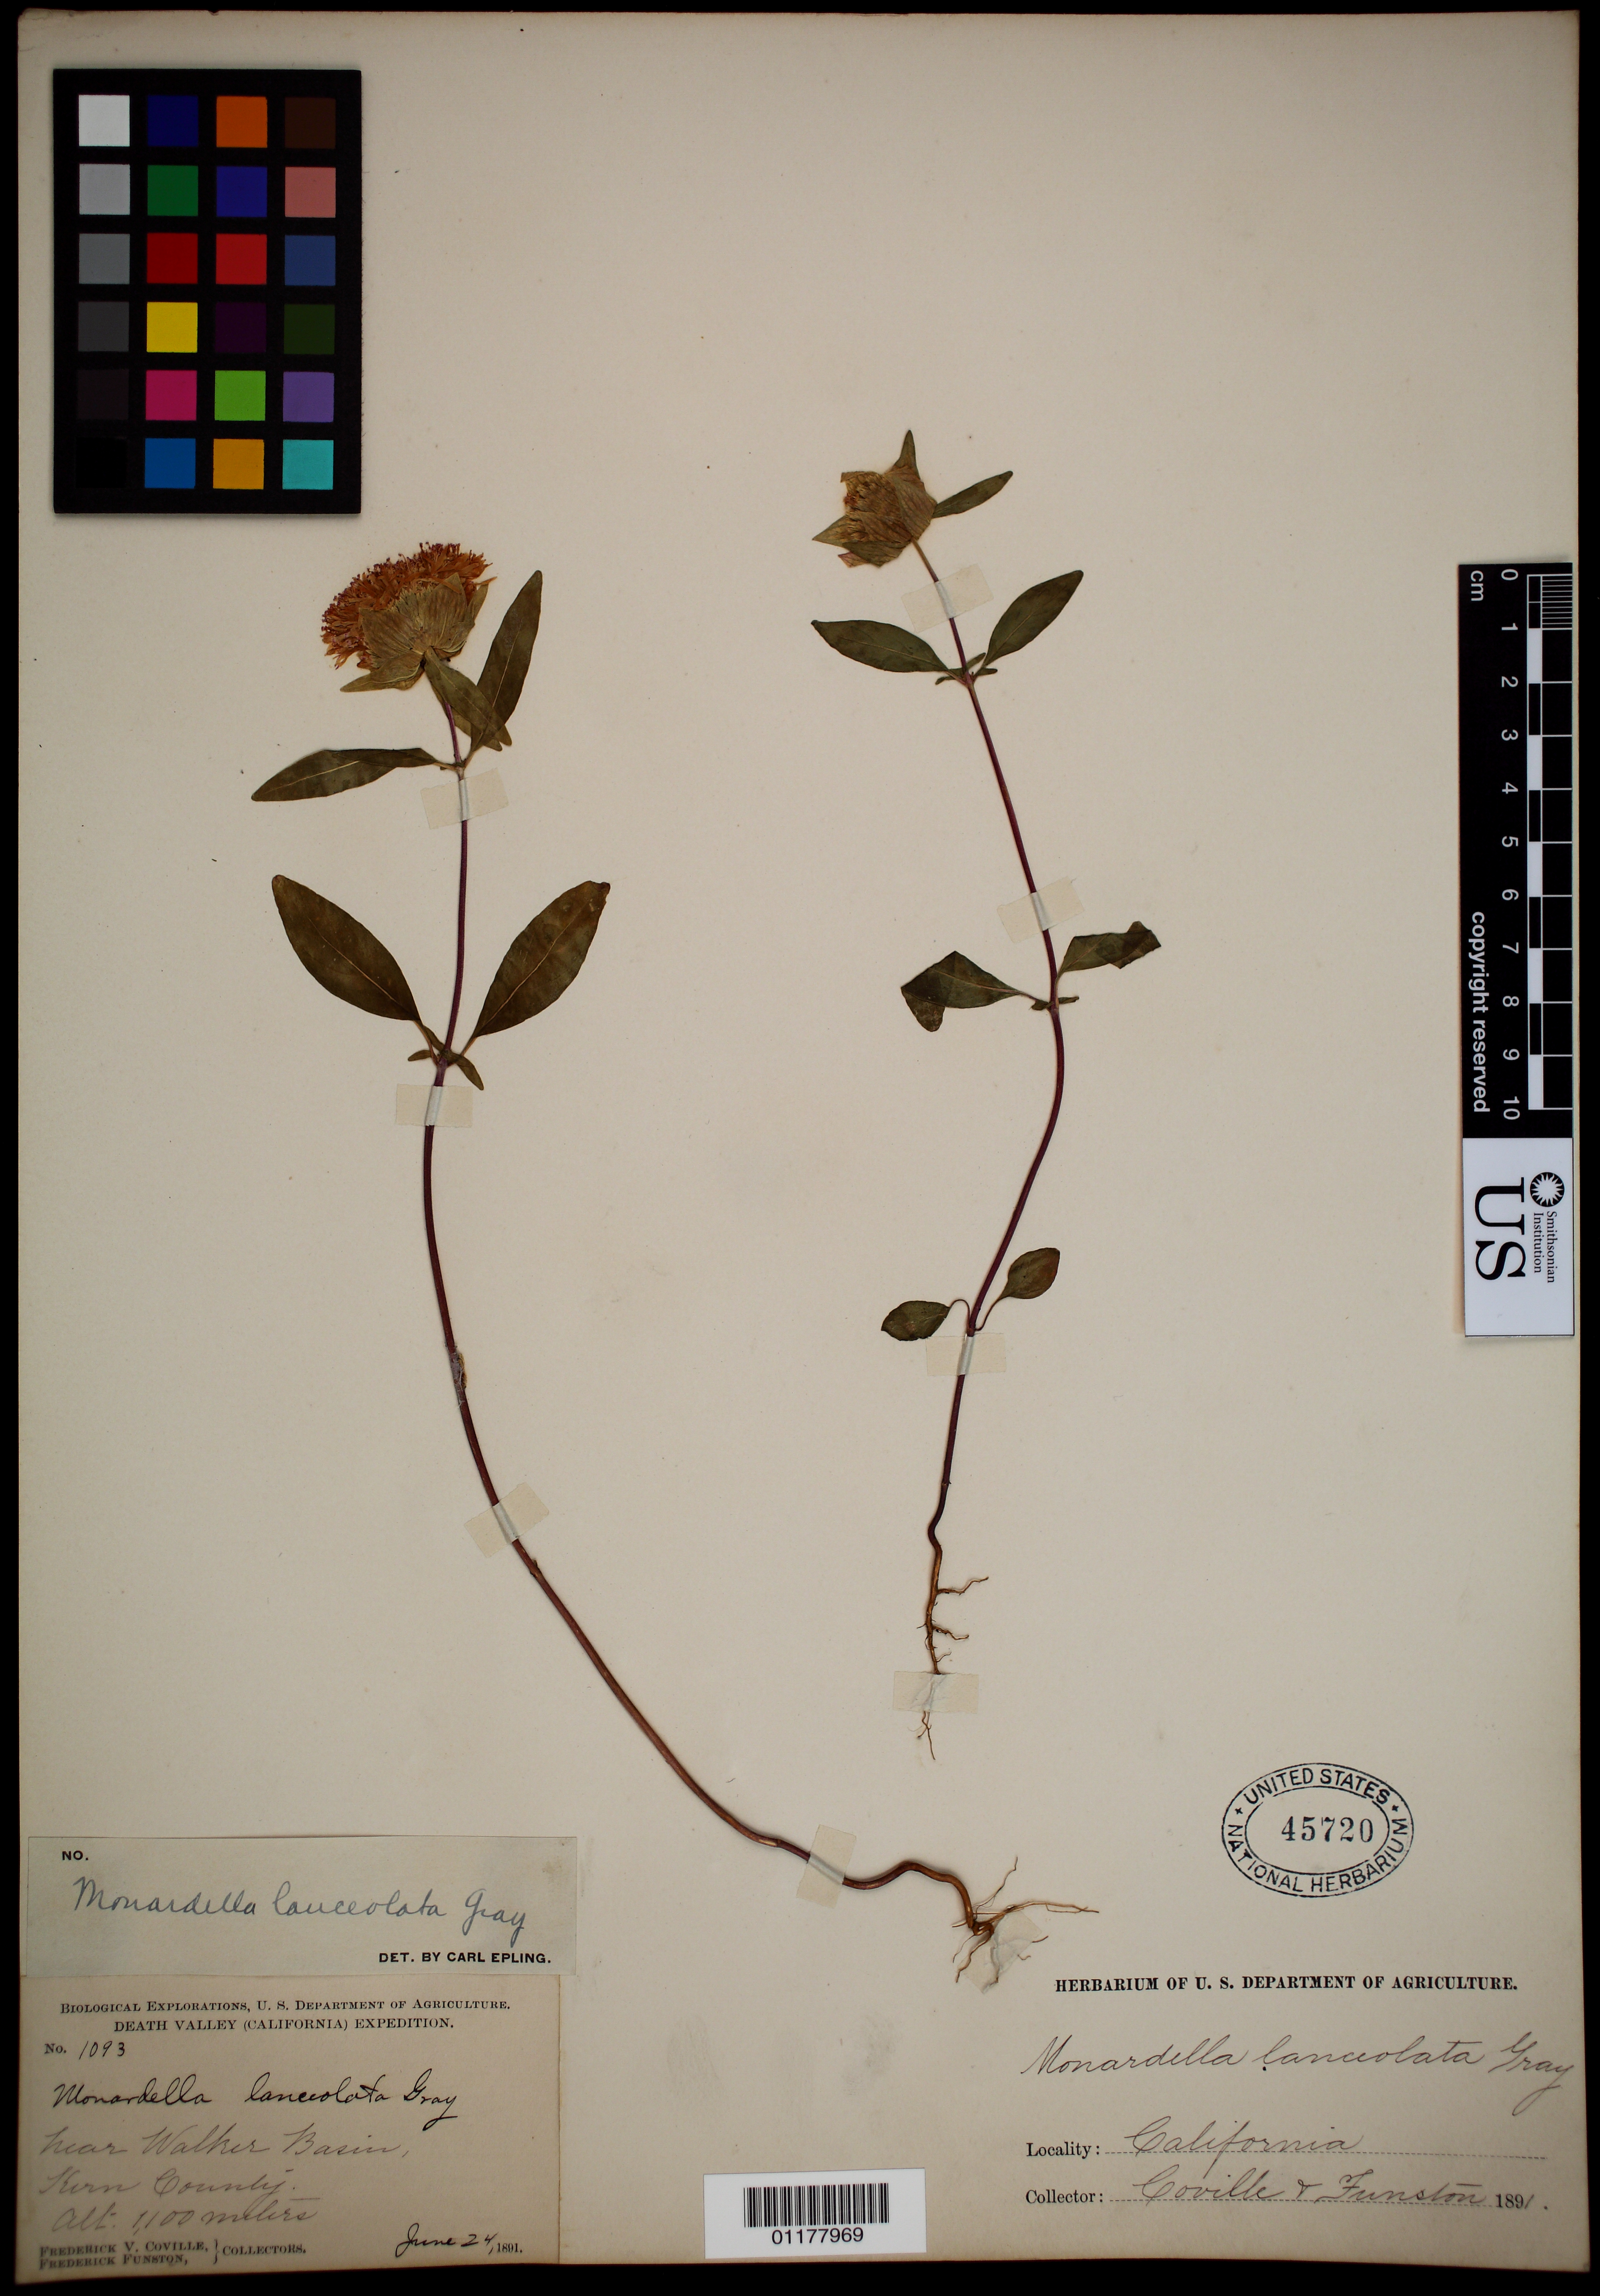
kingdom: Plantae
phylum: Tracheophyta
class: Magnoliopsida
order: Lamiales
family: Lamiaceae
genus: Monardella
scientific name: Monardella lanceolata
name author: A. Gray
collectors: F. V. Coville & F. Funston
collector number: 1093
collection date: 1891-06-24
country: United States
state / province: California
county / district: Kern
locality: near Walker Basin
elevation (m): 1100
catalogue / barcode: US 45720